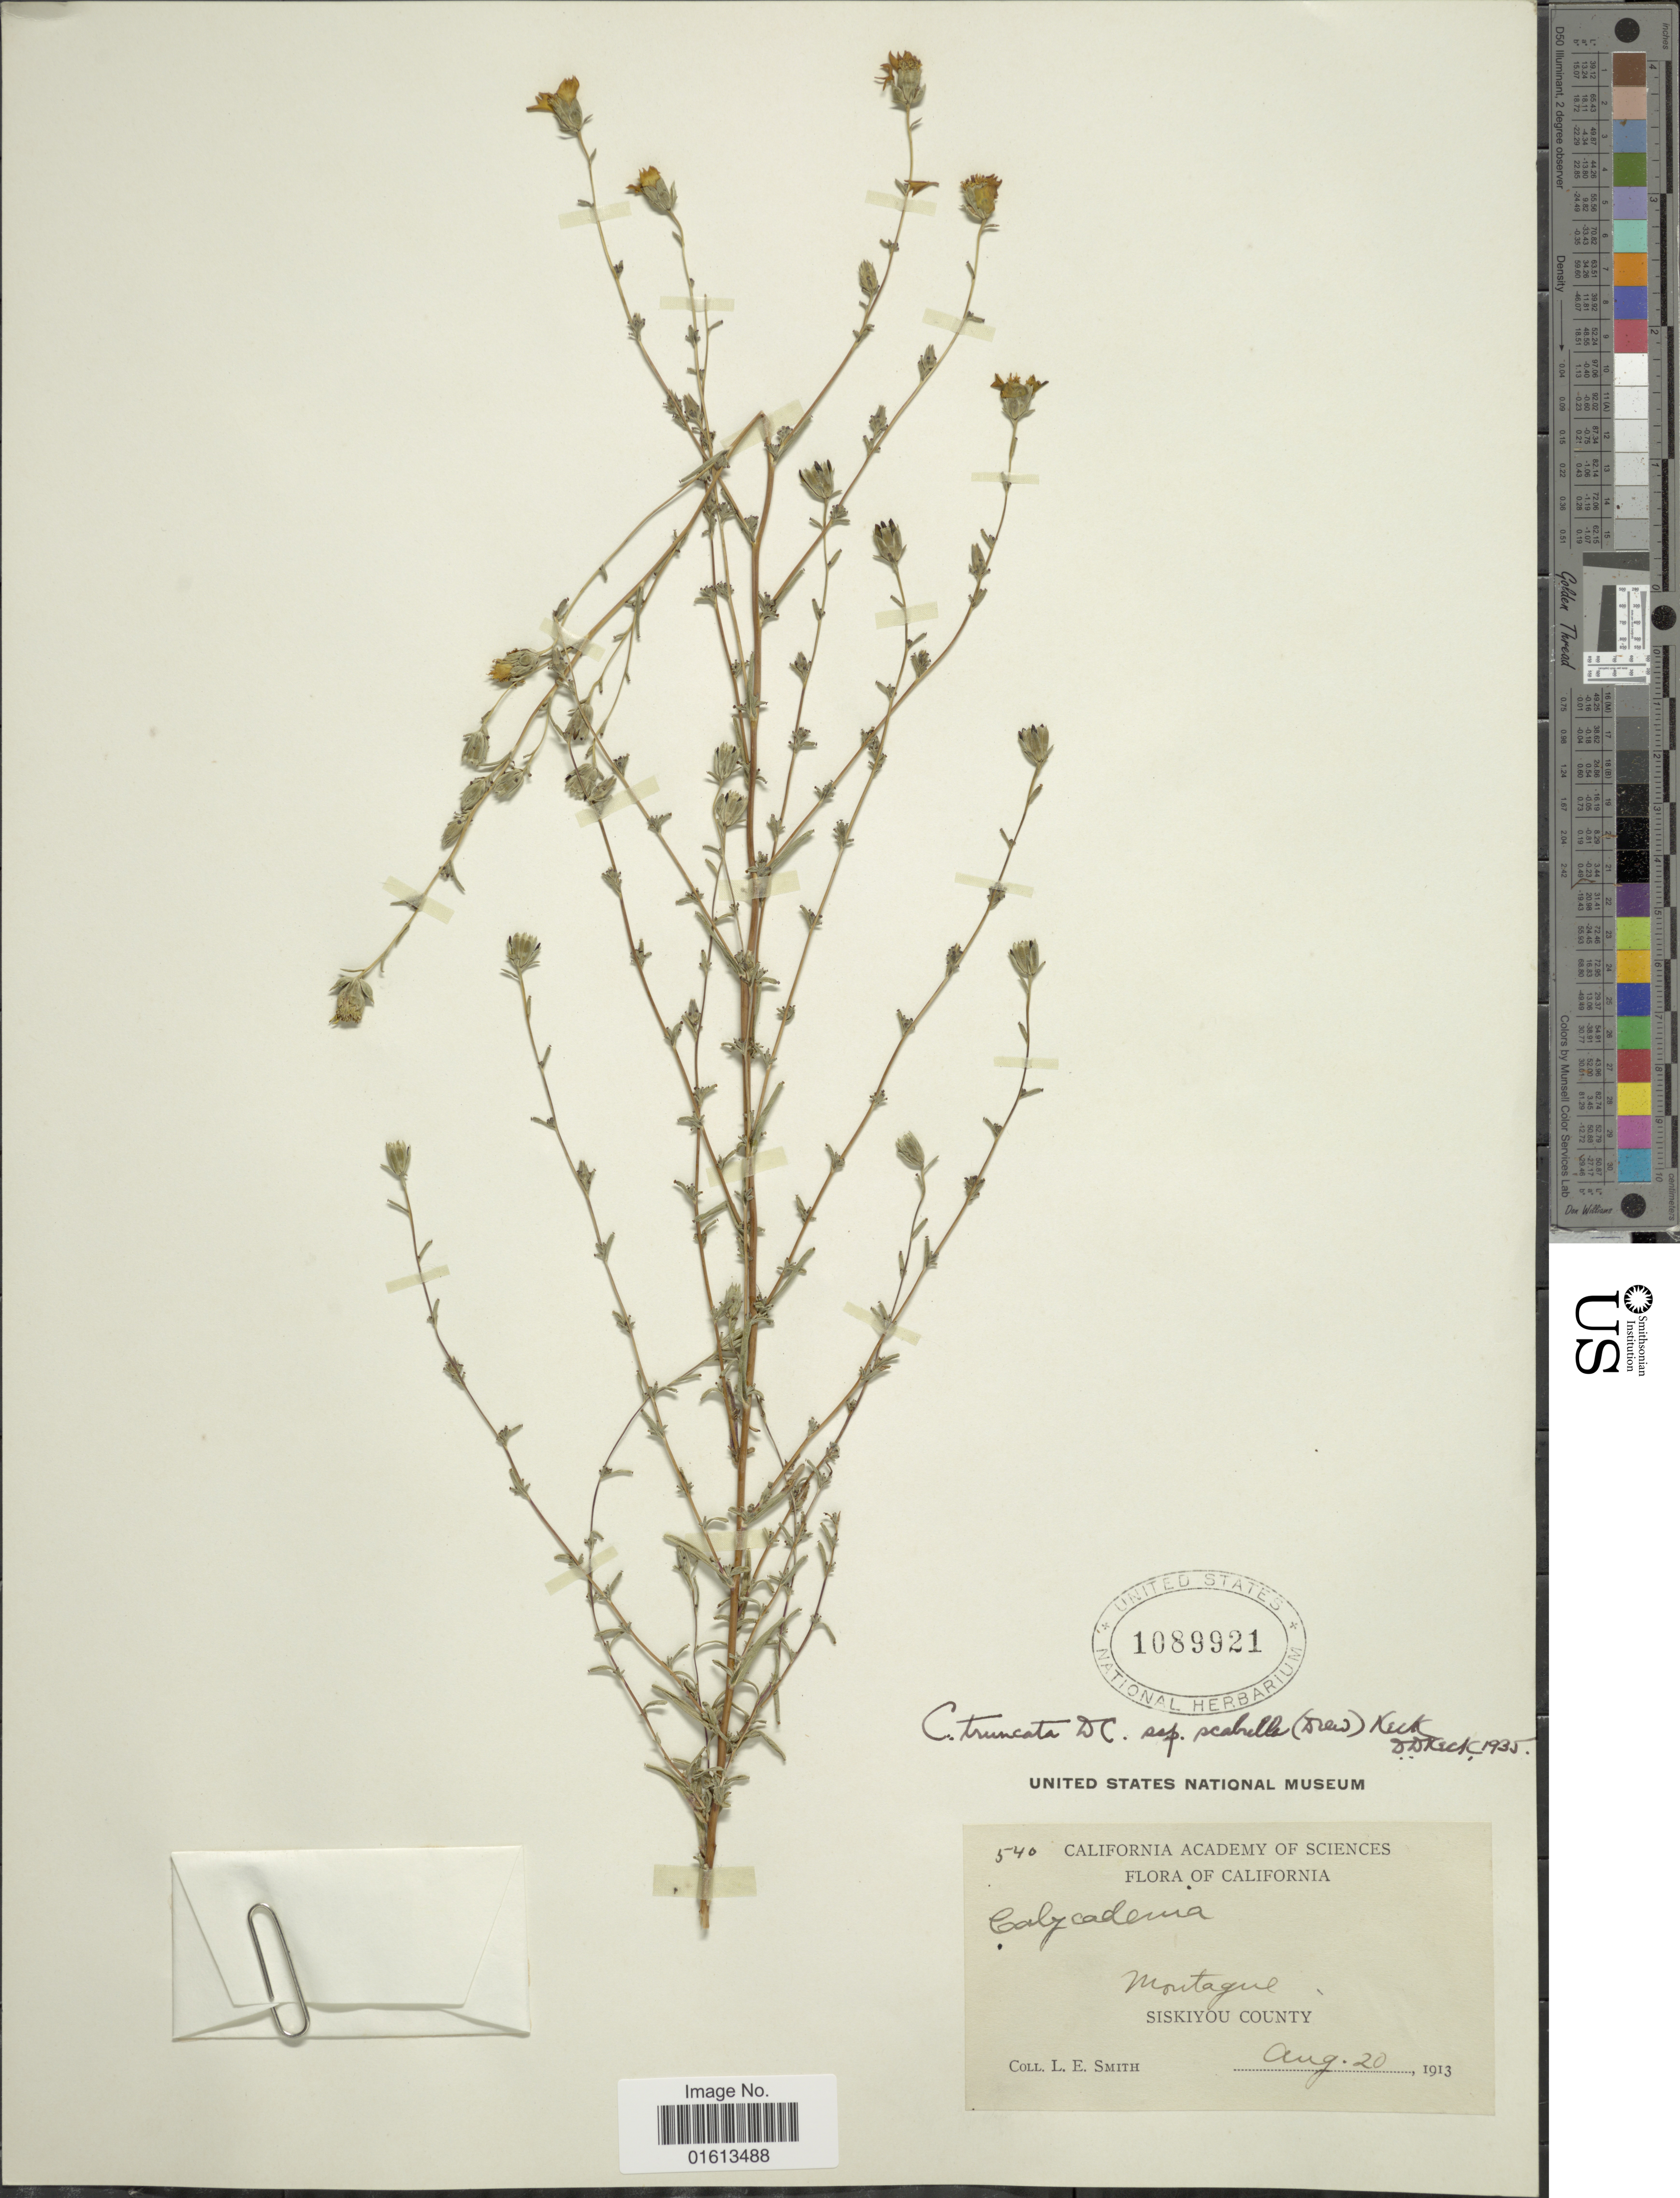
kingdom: Plantae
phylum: Tracheophyta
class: Magnoliopsida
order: Asterales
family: Asteraceae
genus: Calycadenia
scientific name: Calycadenia truncata subsp. scabrella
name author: (Drew) D.D. Keck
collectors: L. E. Smith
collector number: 540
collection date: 1913-08-20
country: United States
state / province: California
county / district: Siskiyou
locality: Moutague, Siskiyou County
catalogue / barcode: US 1089921